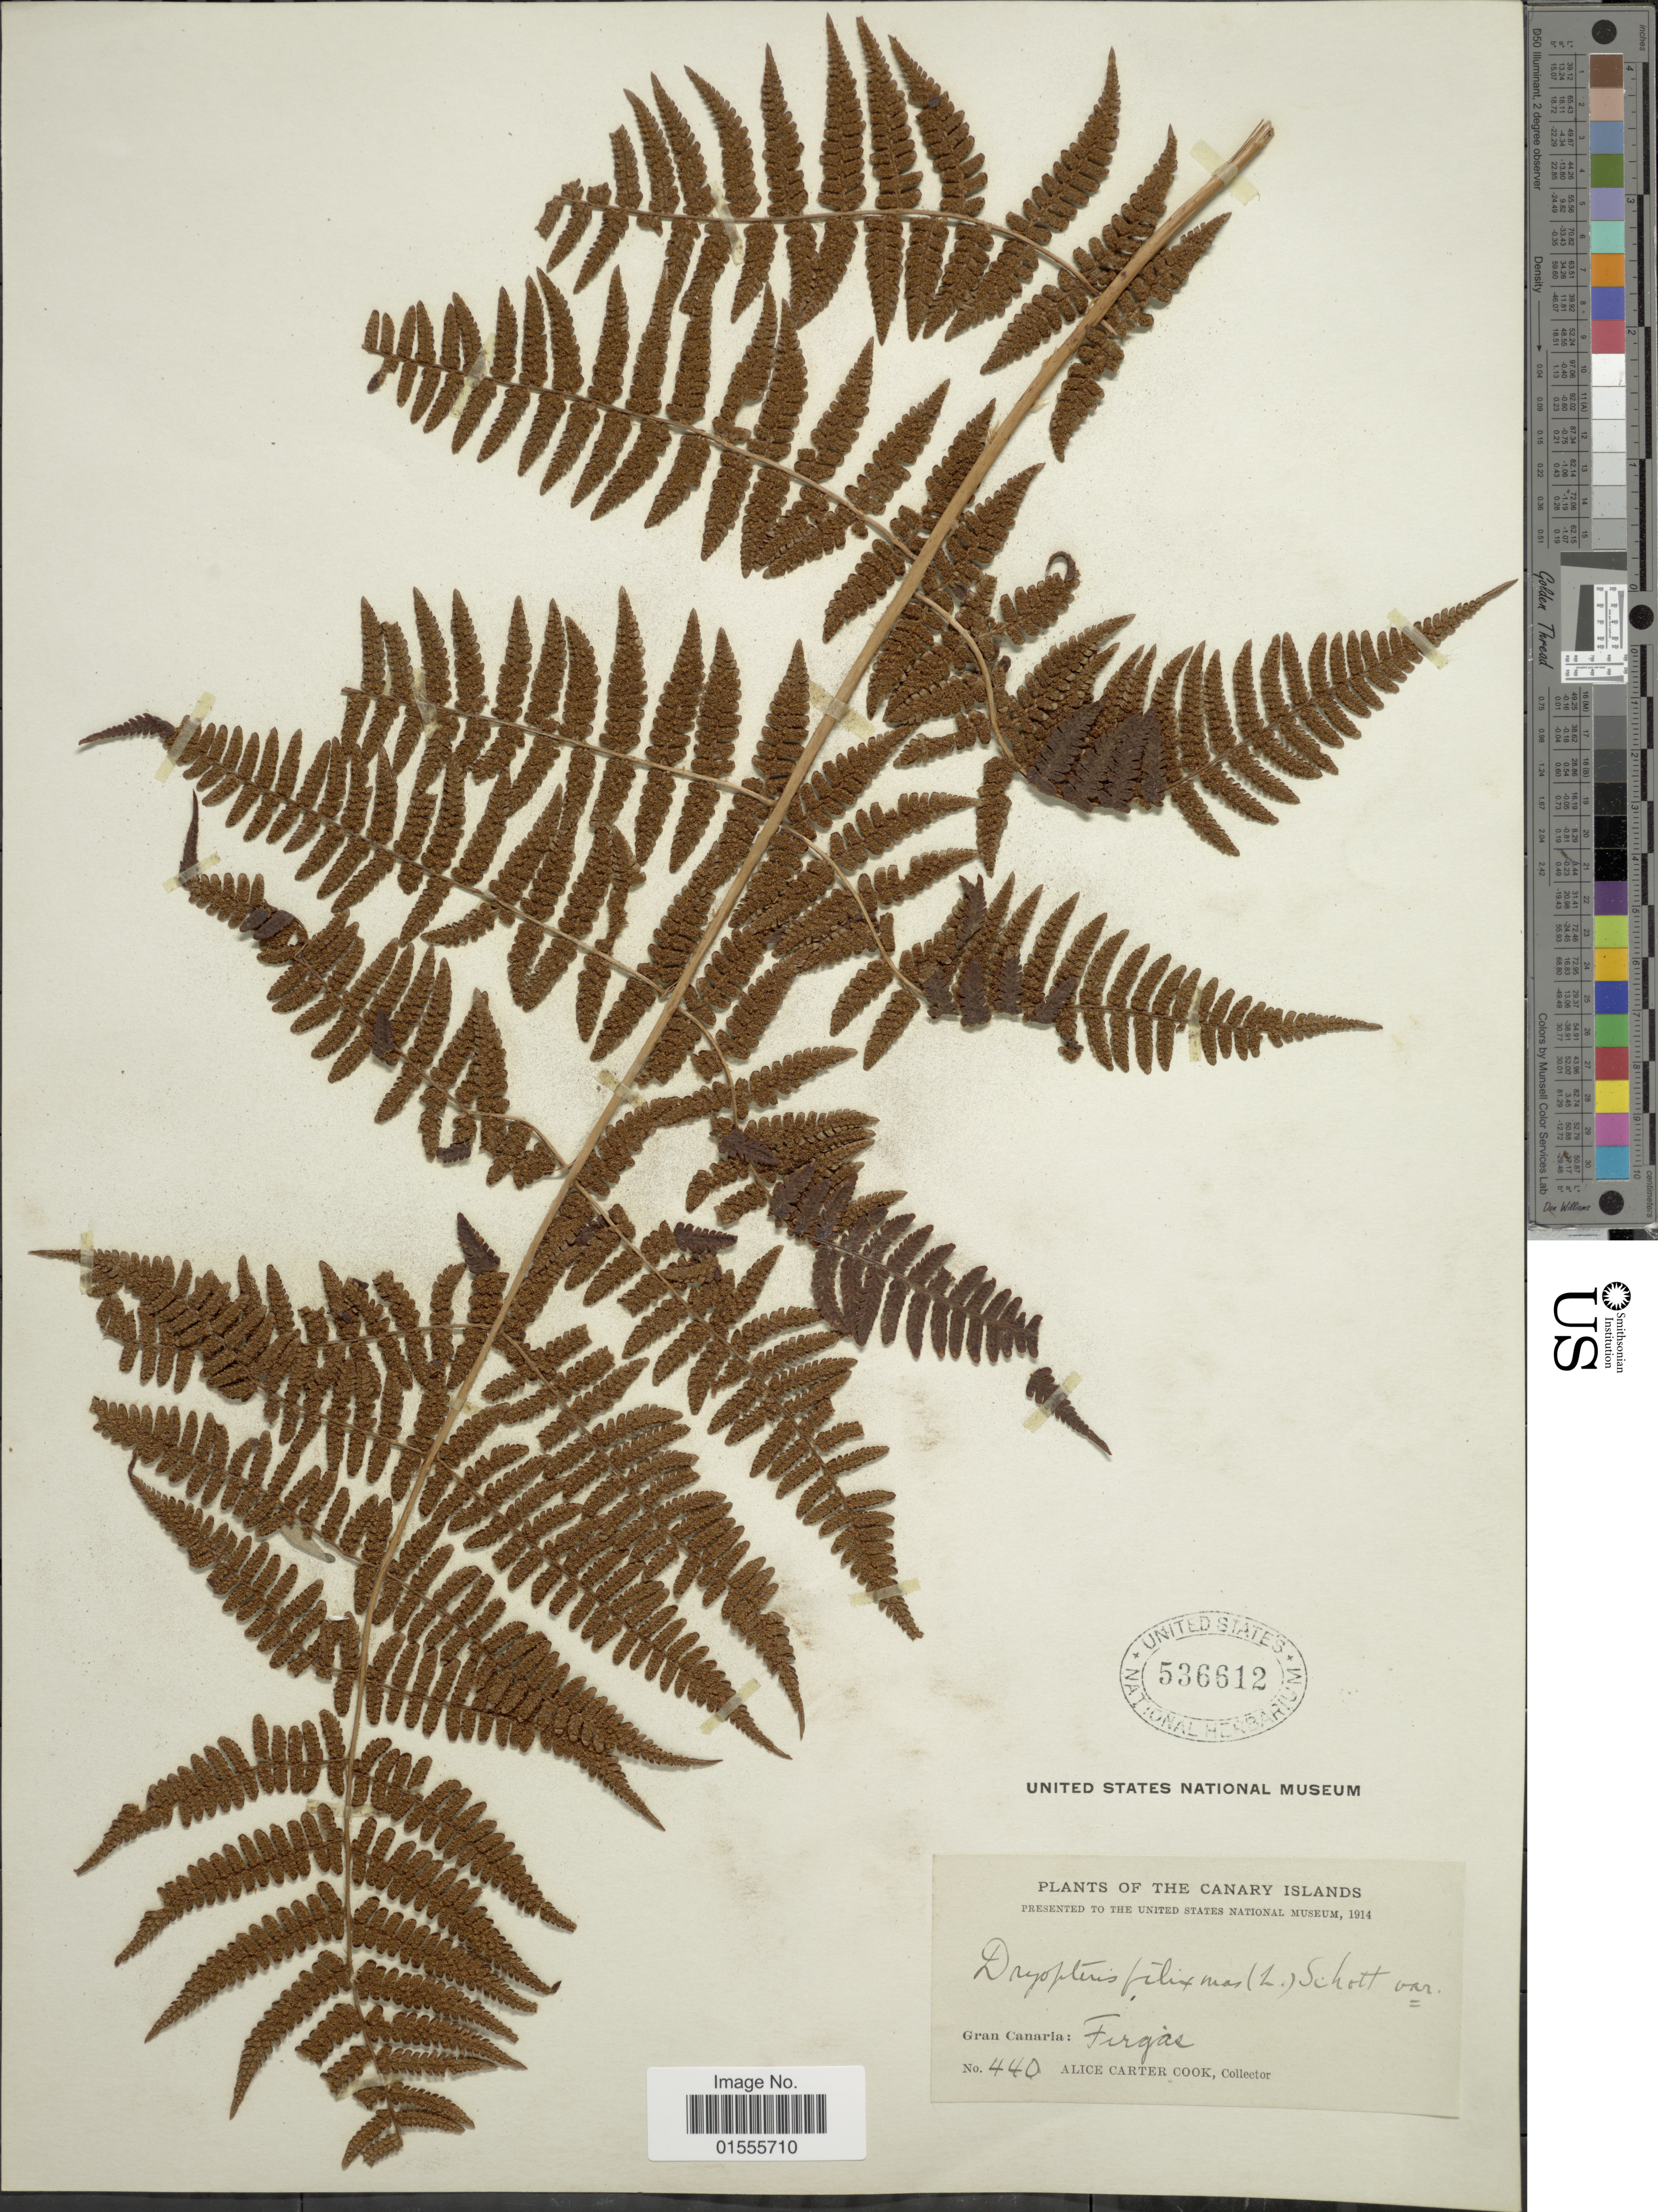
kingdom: Plantae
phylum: Tracheophyta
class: Polypodiopsida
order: Polypodiales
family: Dryopteridaceae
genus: Dryopteris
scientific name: Dryopteris oligodonta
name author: (Desv.) Pic. Serm.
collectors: Alice C. Cook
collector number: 440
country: Spain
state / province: Canarias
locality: The Canary Islands, Gran Canaria: Firgas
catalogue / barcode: US 536612